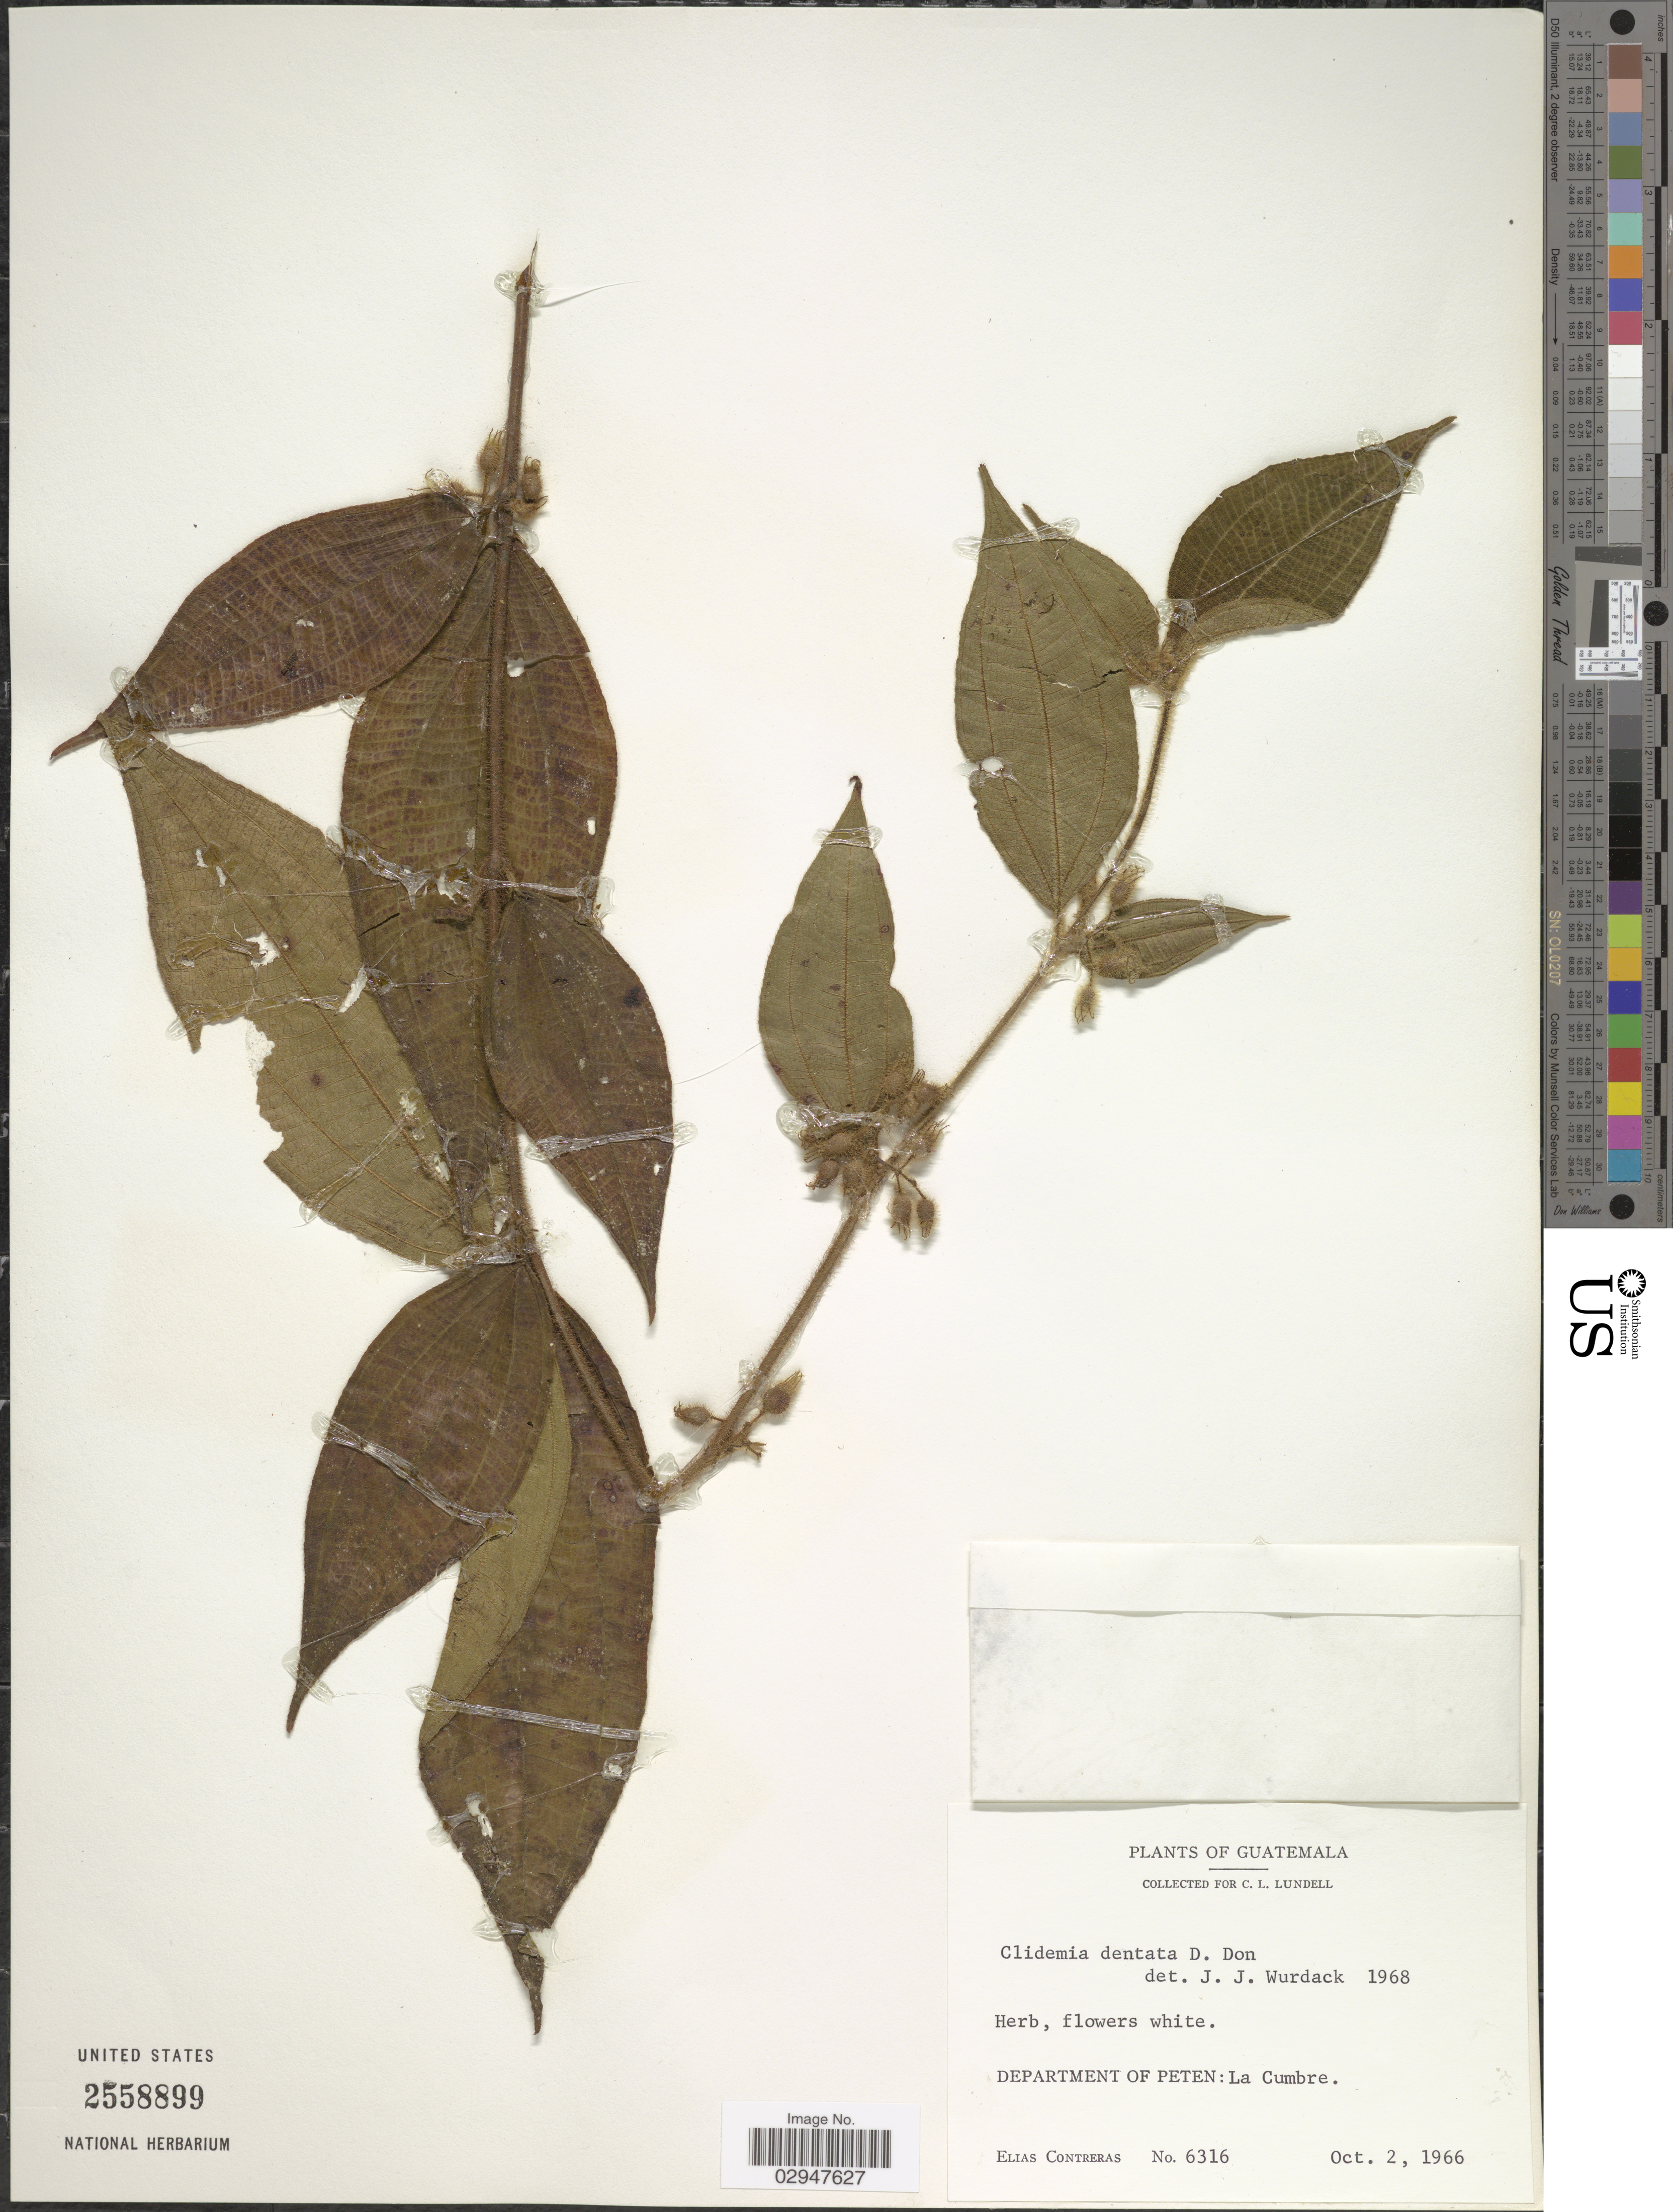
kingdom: Plantae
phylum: Tracheophyta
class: Magnoliopsida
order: Myrtales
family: Melastomataceae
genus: Clidemia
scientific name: Clidemia dentata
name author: D. Don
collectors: E. Contreras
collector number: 6316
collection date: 1966-10-02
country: Guatemala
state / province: El Petén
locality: Department of Peten: La Cumbre.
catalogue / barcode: US 2558899